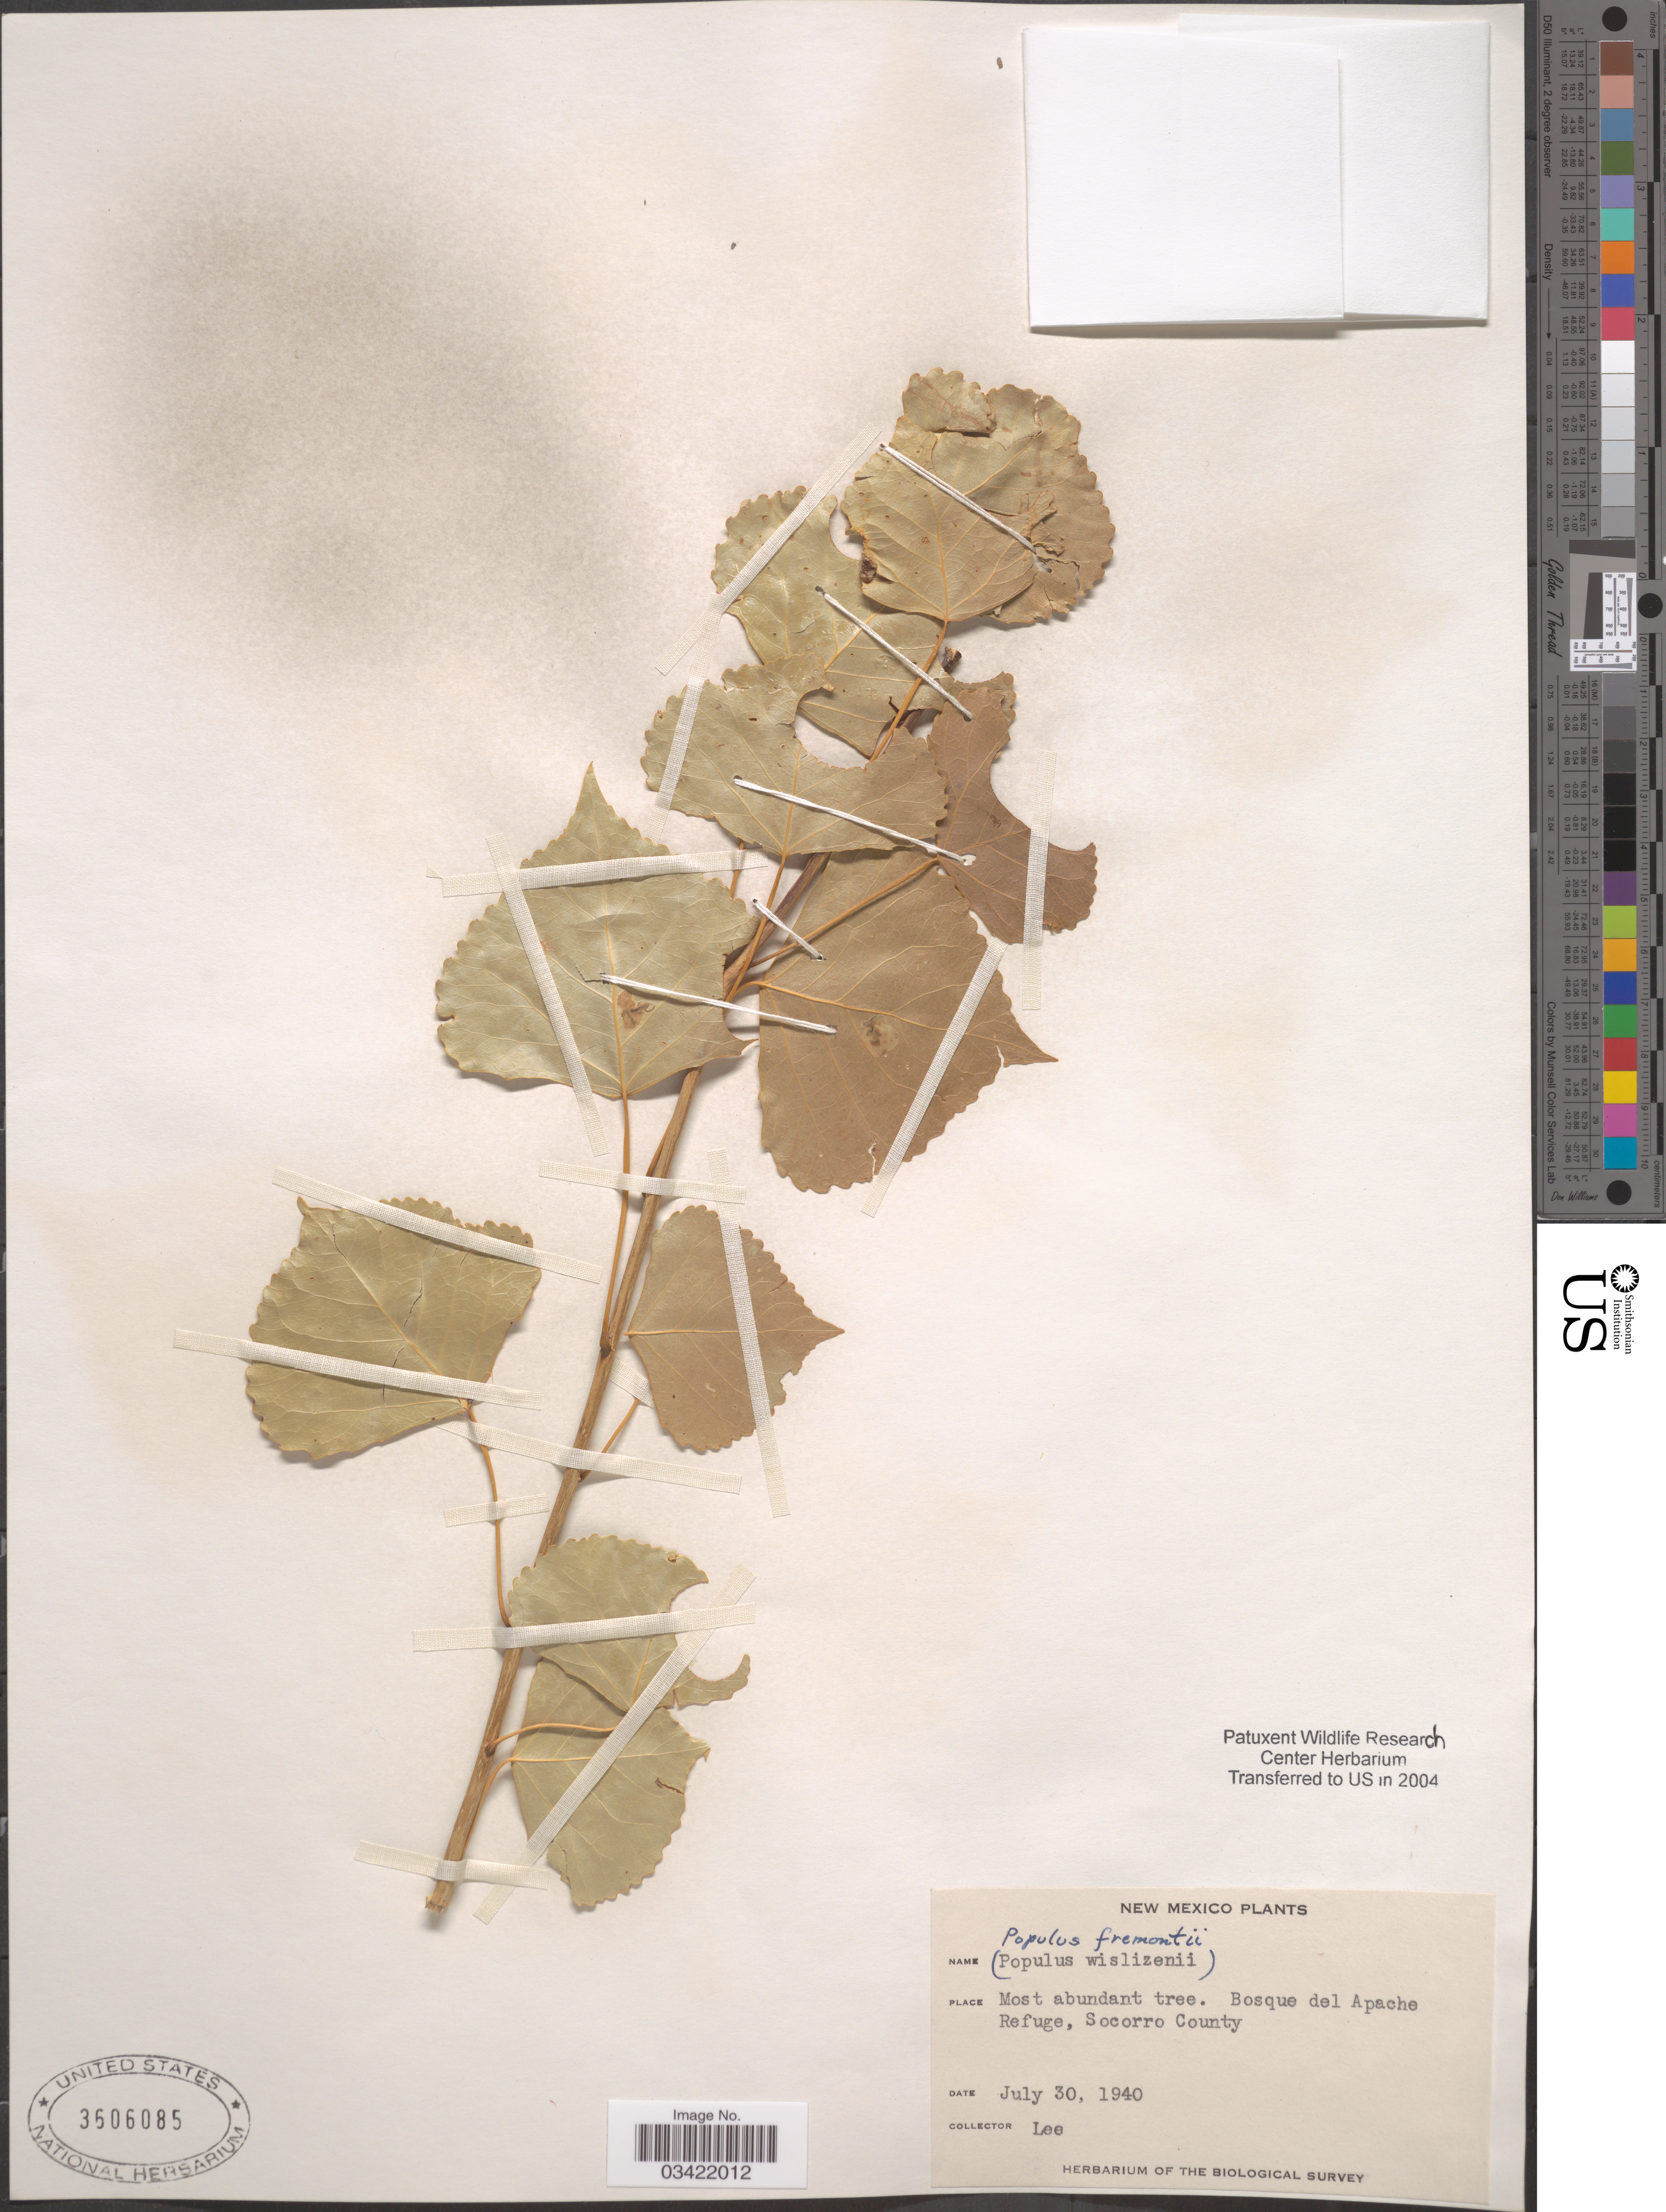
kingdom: Plantae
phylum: Tracheophyta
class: Magnoliopsida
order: Malpighiales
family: Salicaceae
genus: Populus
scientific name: Populus deltoides subsp. wislizeni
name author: (S. Watson) Eckenw.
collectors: -. Lee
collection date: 1940-07-30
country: United States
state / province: New Mexico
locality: Bosque del Apache Refuge, Socorro County.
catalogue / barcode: US 3606085